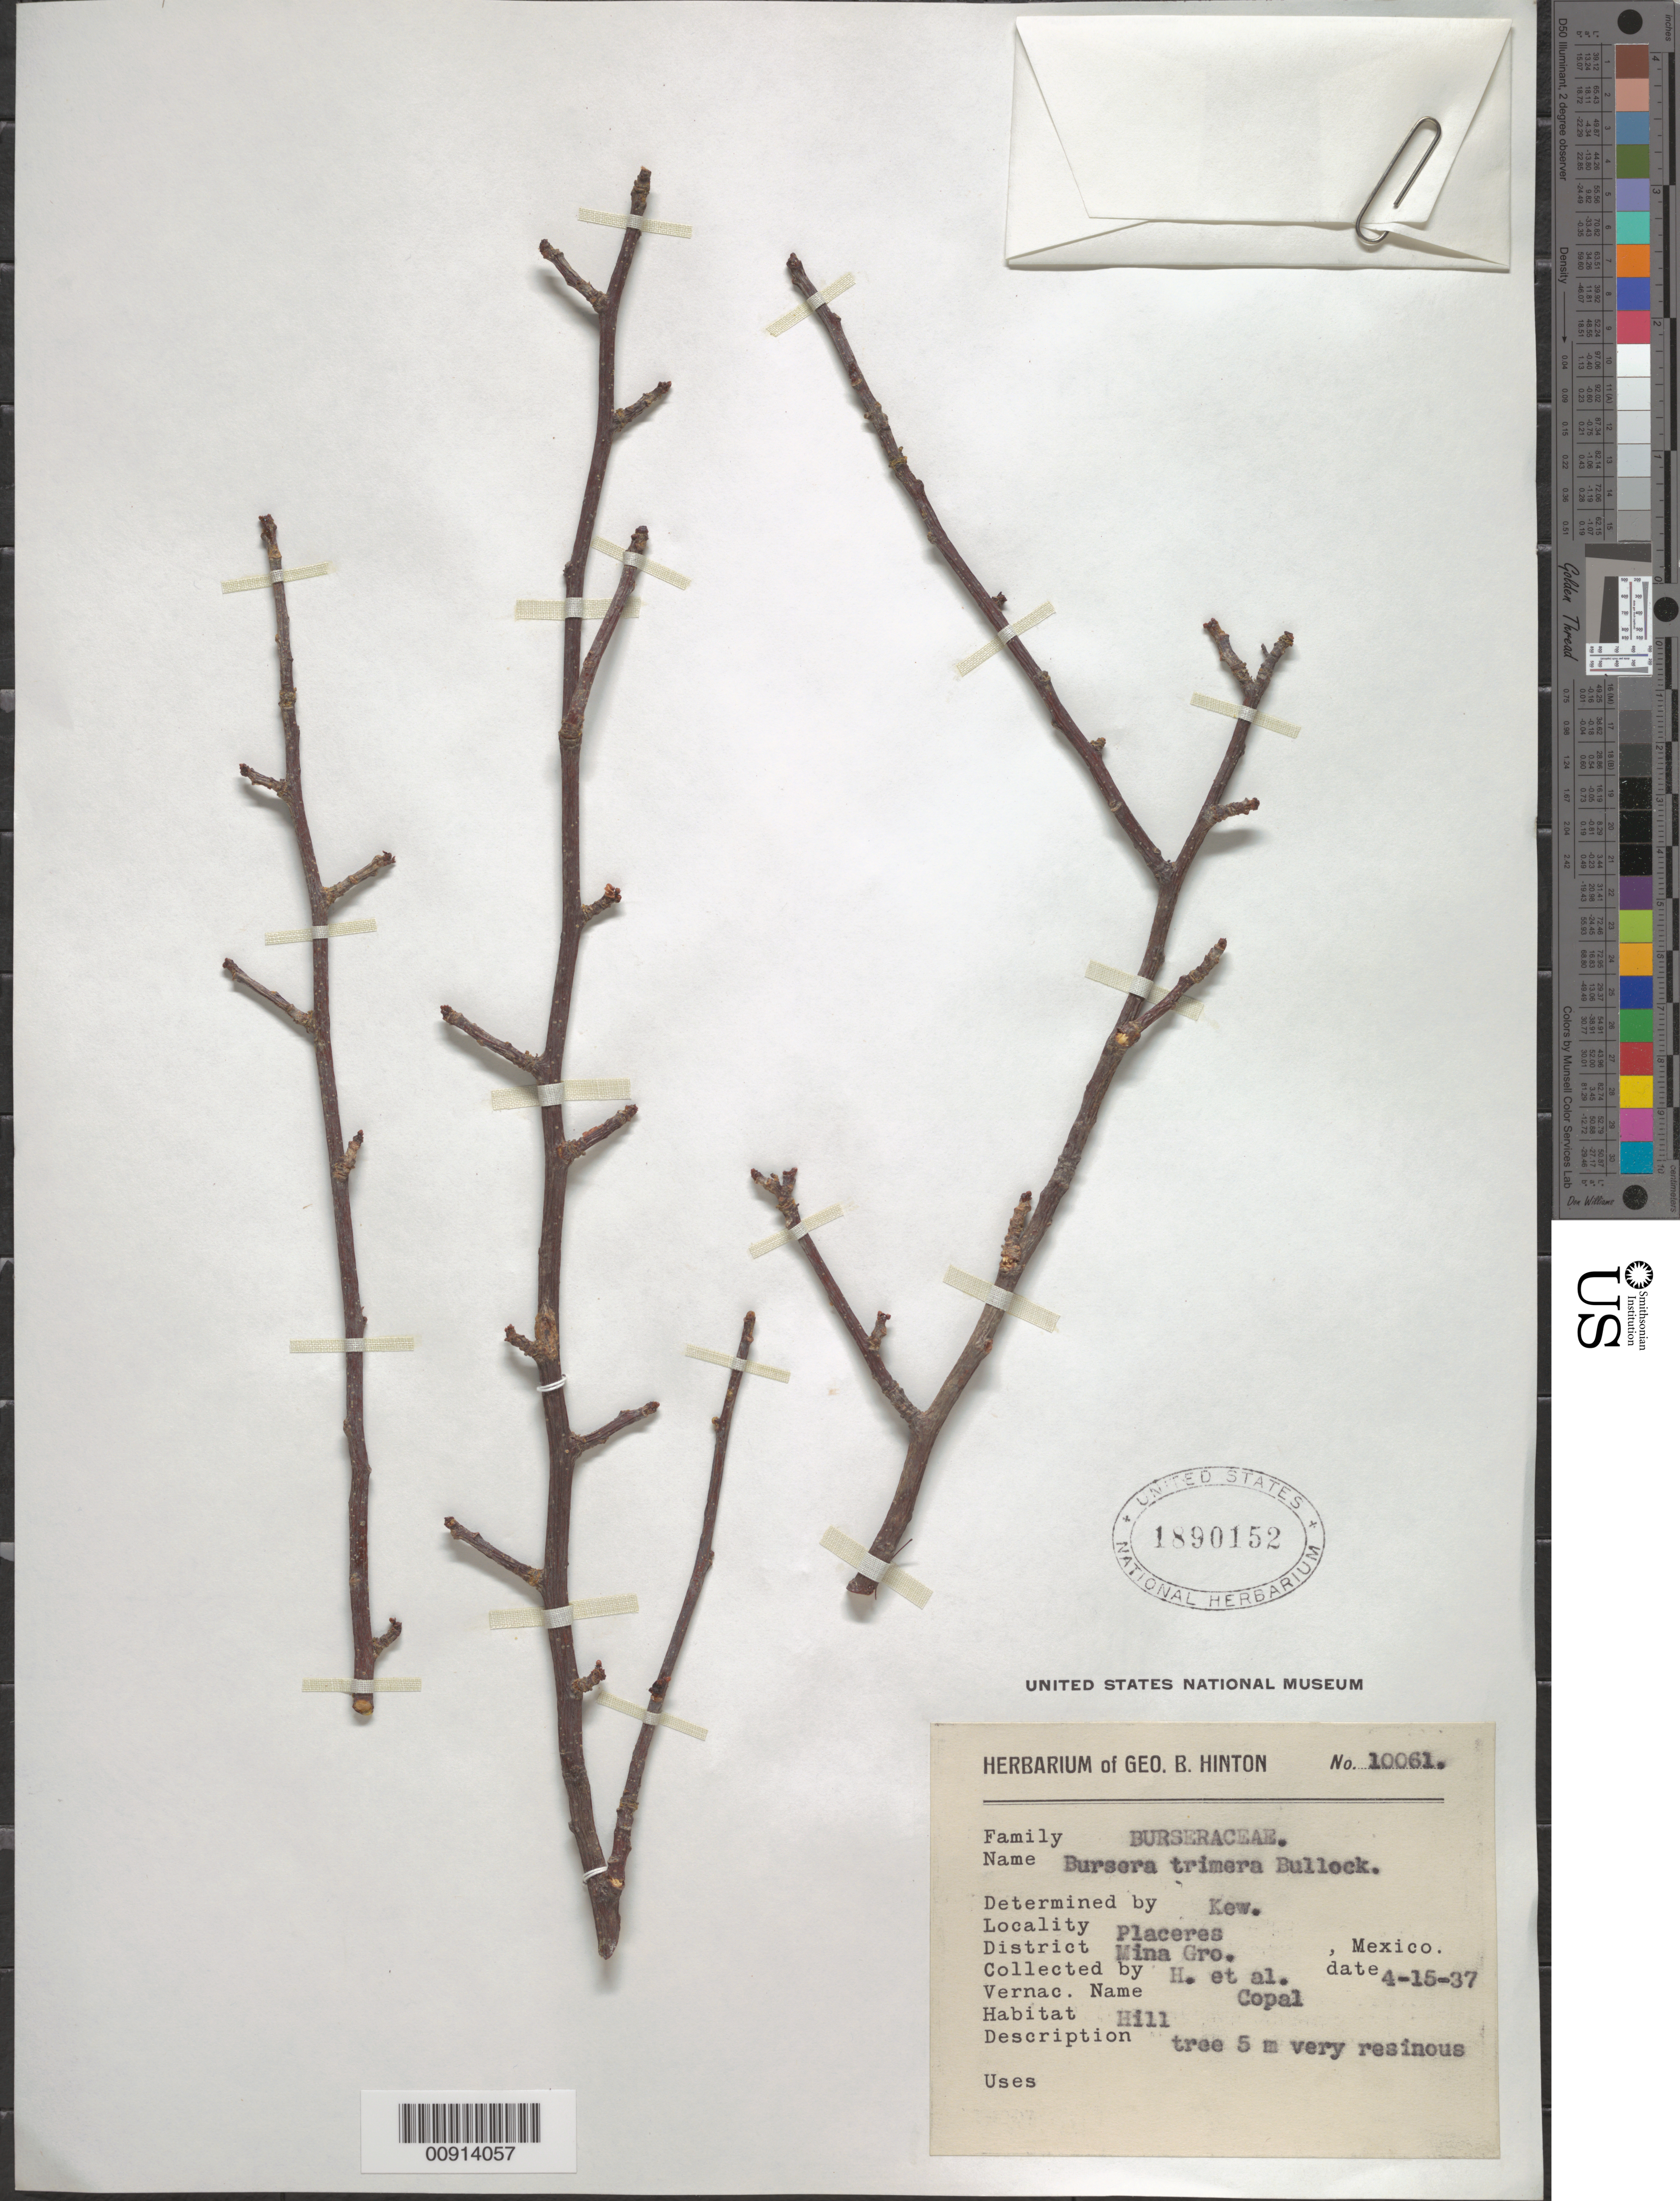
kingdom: Plantae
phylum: Tracheophyta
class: Magnoliopsida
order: Sapindales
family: Burseraceae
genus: Bursera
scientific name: Bursera trimera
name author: Bullock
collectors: G. B. Hinton & et al.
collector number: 10061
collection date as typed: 15 Apr 1937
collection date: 1937-04-15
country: Mexico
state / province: Guerrero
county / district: Mina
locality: Placeres, District Mina, Guerrero.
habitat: Hill.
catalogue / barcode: US 1890152